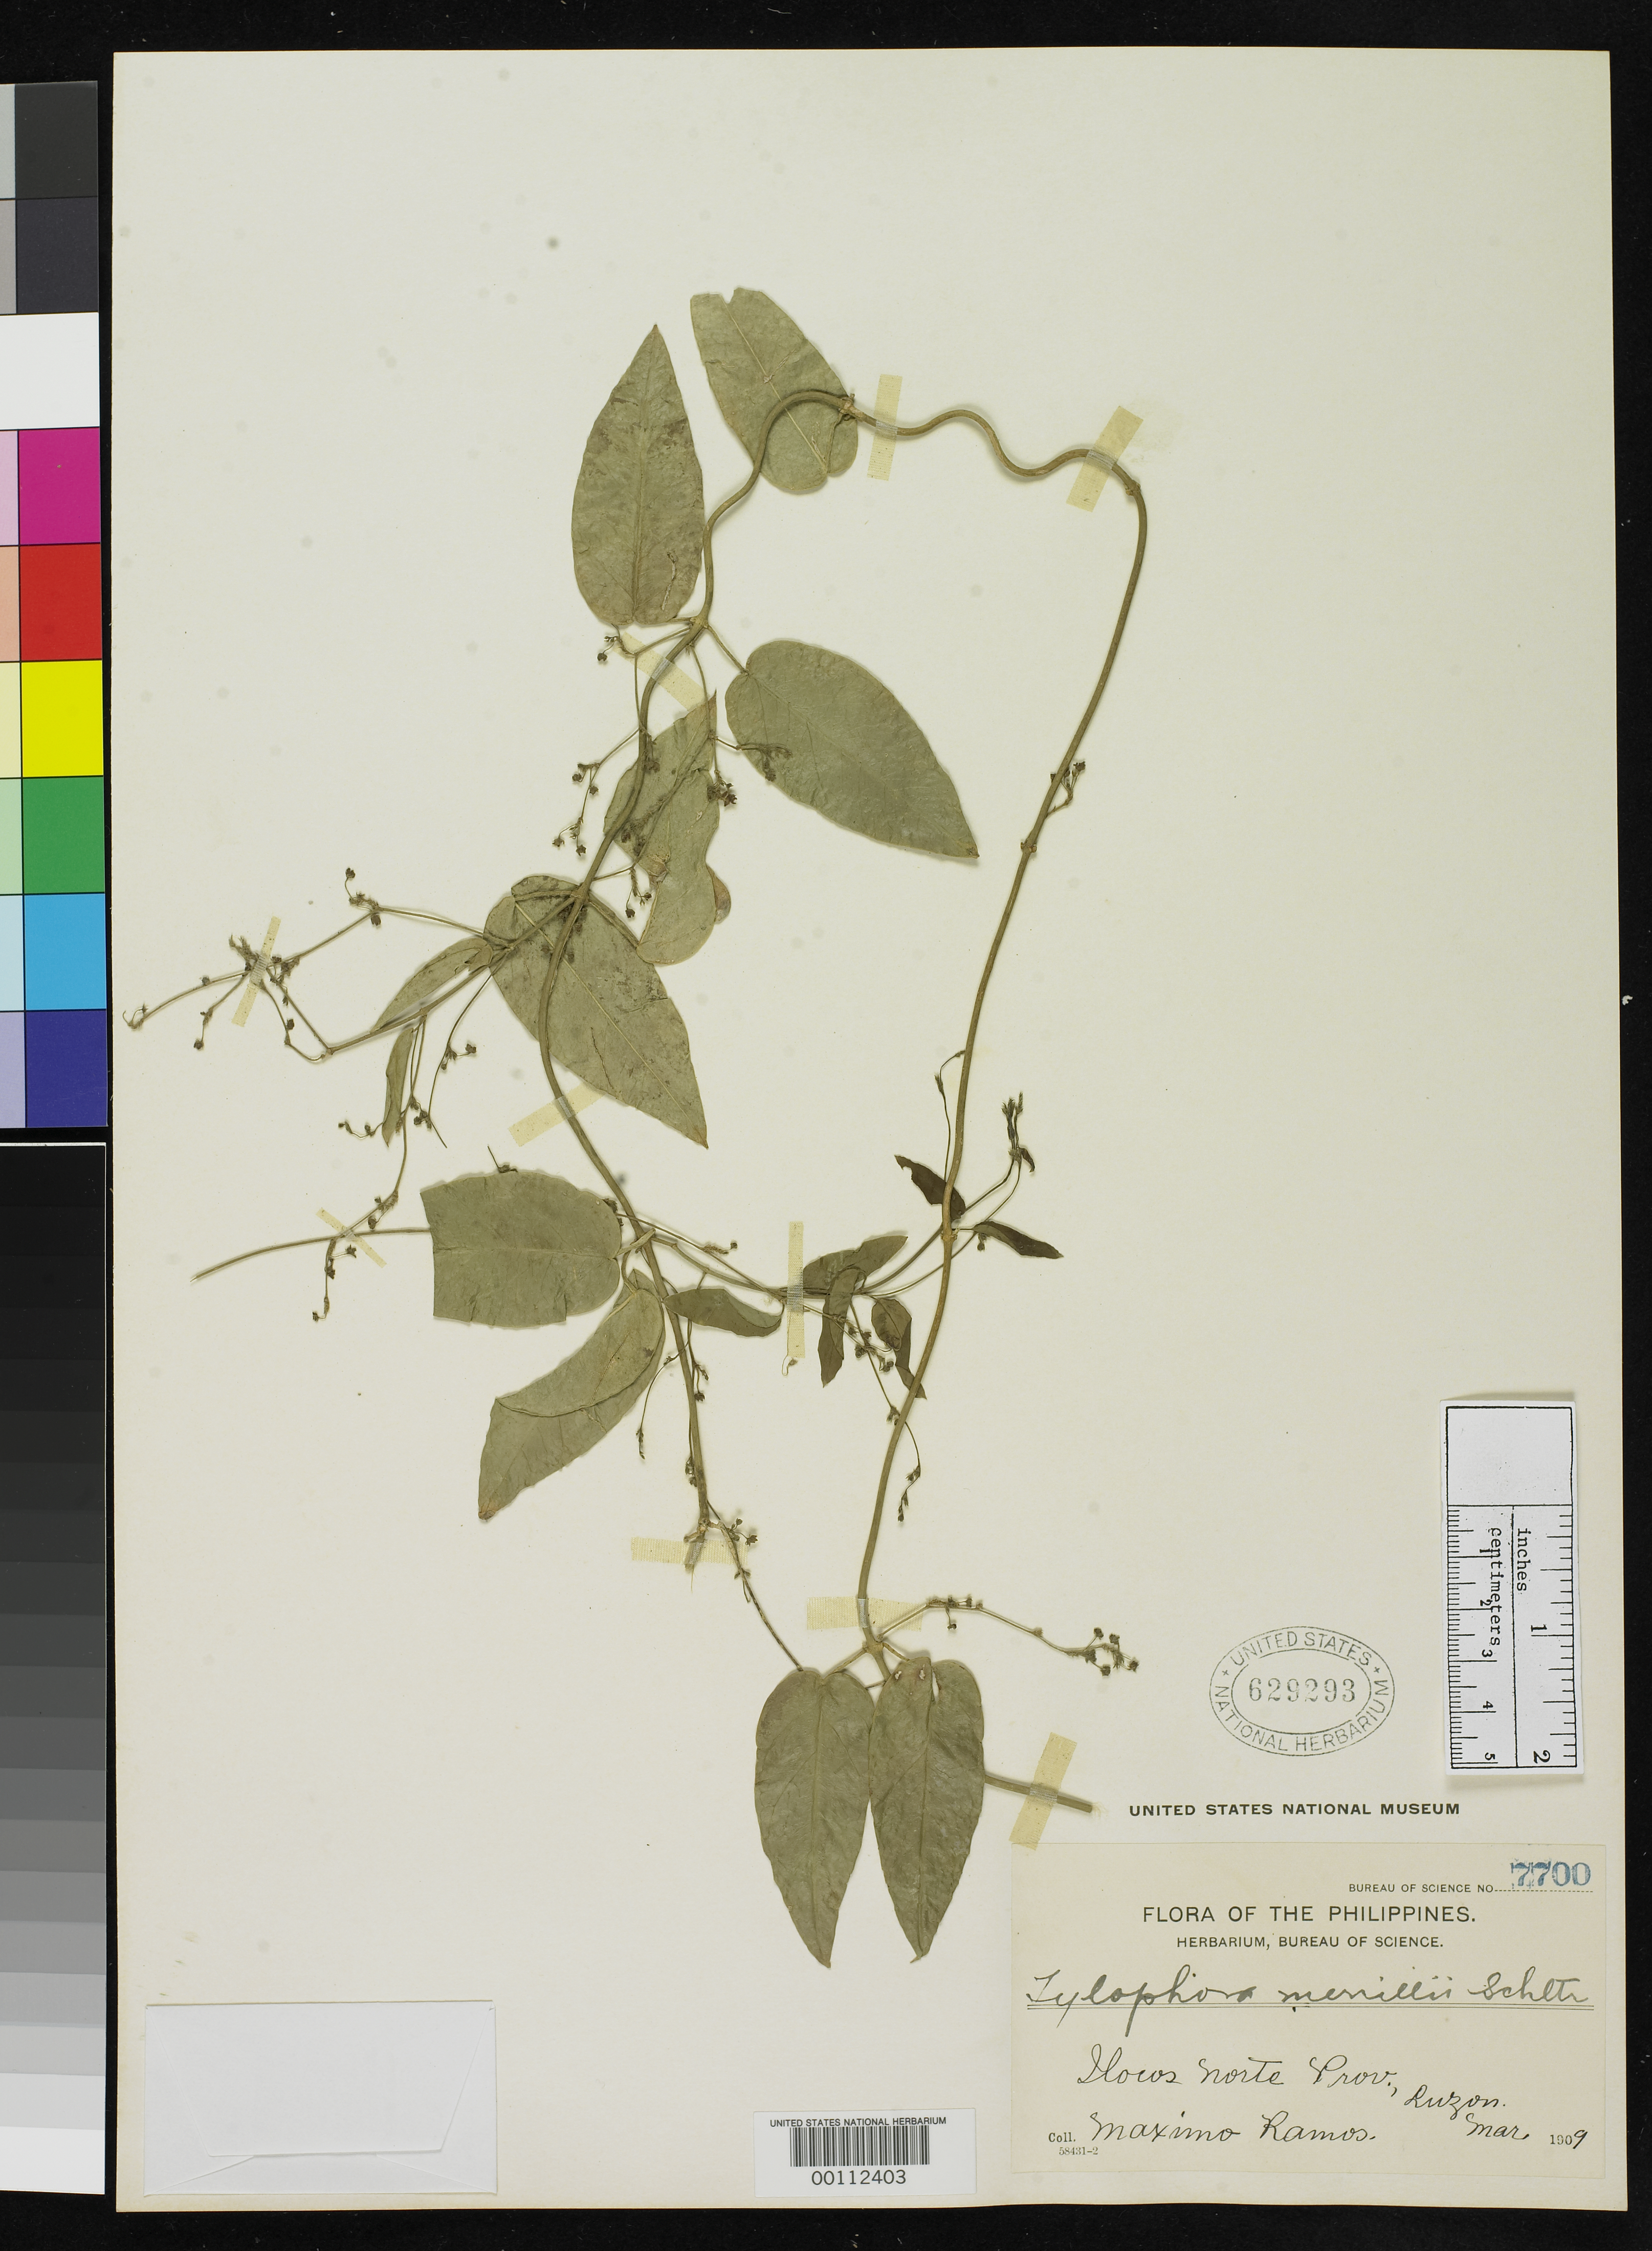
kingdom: Plantae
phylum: Tracheophyta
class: Magnoliopsida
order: Gentianales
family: Apocynaceae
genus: Tylophora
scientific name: Tylophora ramosii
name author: Schltr.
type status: Isotype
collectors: M. Ramos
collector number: Bur. Sci. 7700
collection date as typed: Mar 1909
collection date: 1909-03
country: Philippines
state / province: Ilocos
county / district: Ilocos Norte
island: Luzon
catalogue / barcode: US 629293